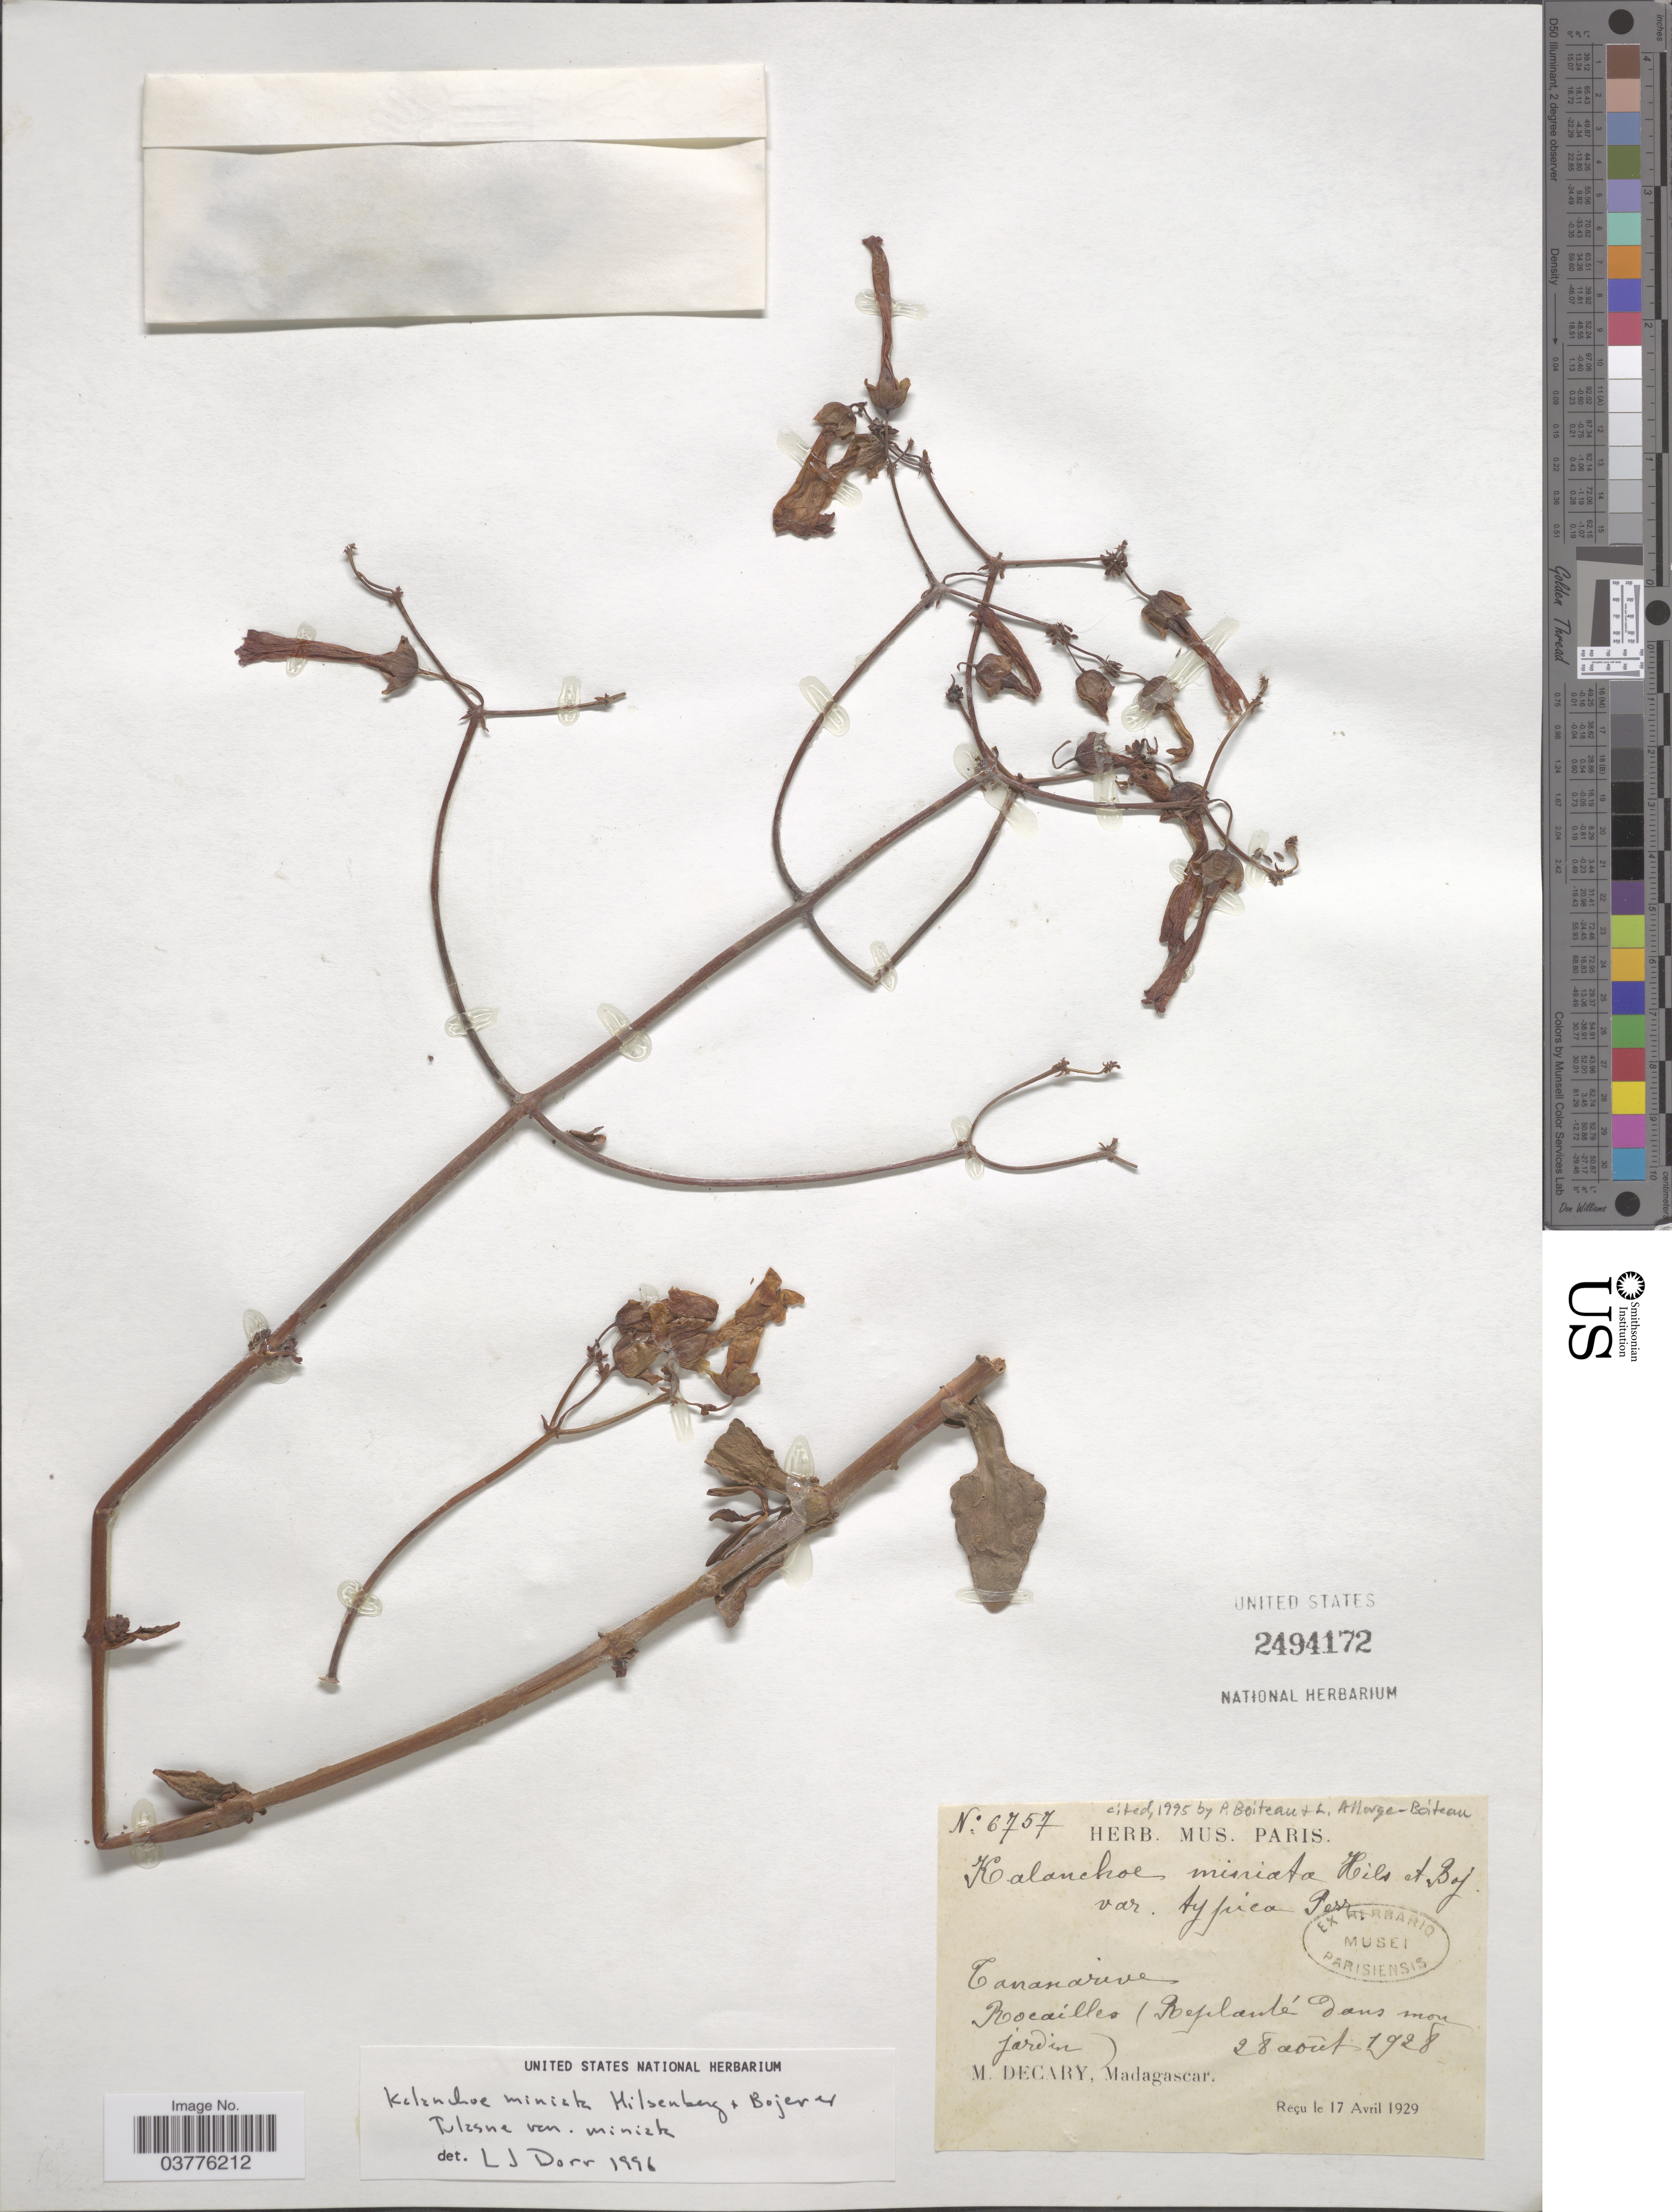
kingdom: Plantae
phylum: Tracheophyta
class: Magnoliopsida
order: Saxifragales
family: Crassulaceae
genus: Kalanchoe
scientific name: Kalanchoe miniata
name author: Hilsenb. & Bojer ex Tul.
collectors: R. Decary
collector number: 6757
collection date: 1928-08-28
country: Madagascar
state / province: Analamanga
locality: Tananarive. Rocailles. (Replanté dans mon jardin).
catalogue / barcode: US 2494172